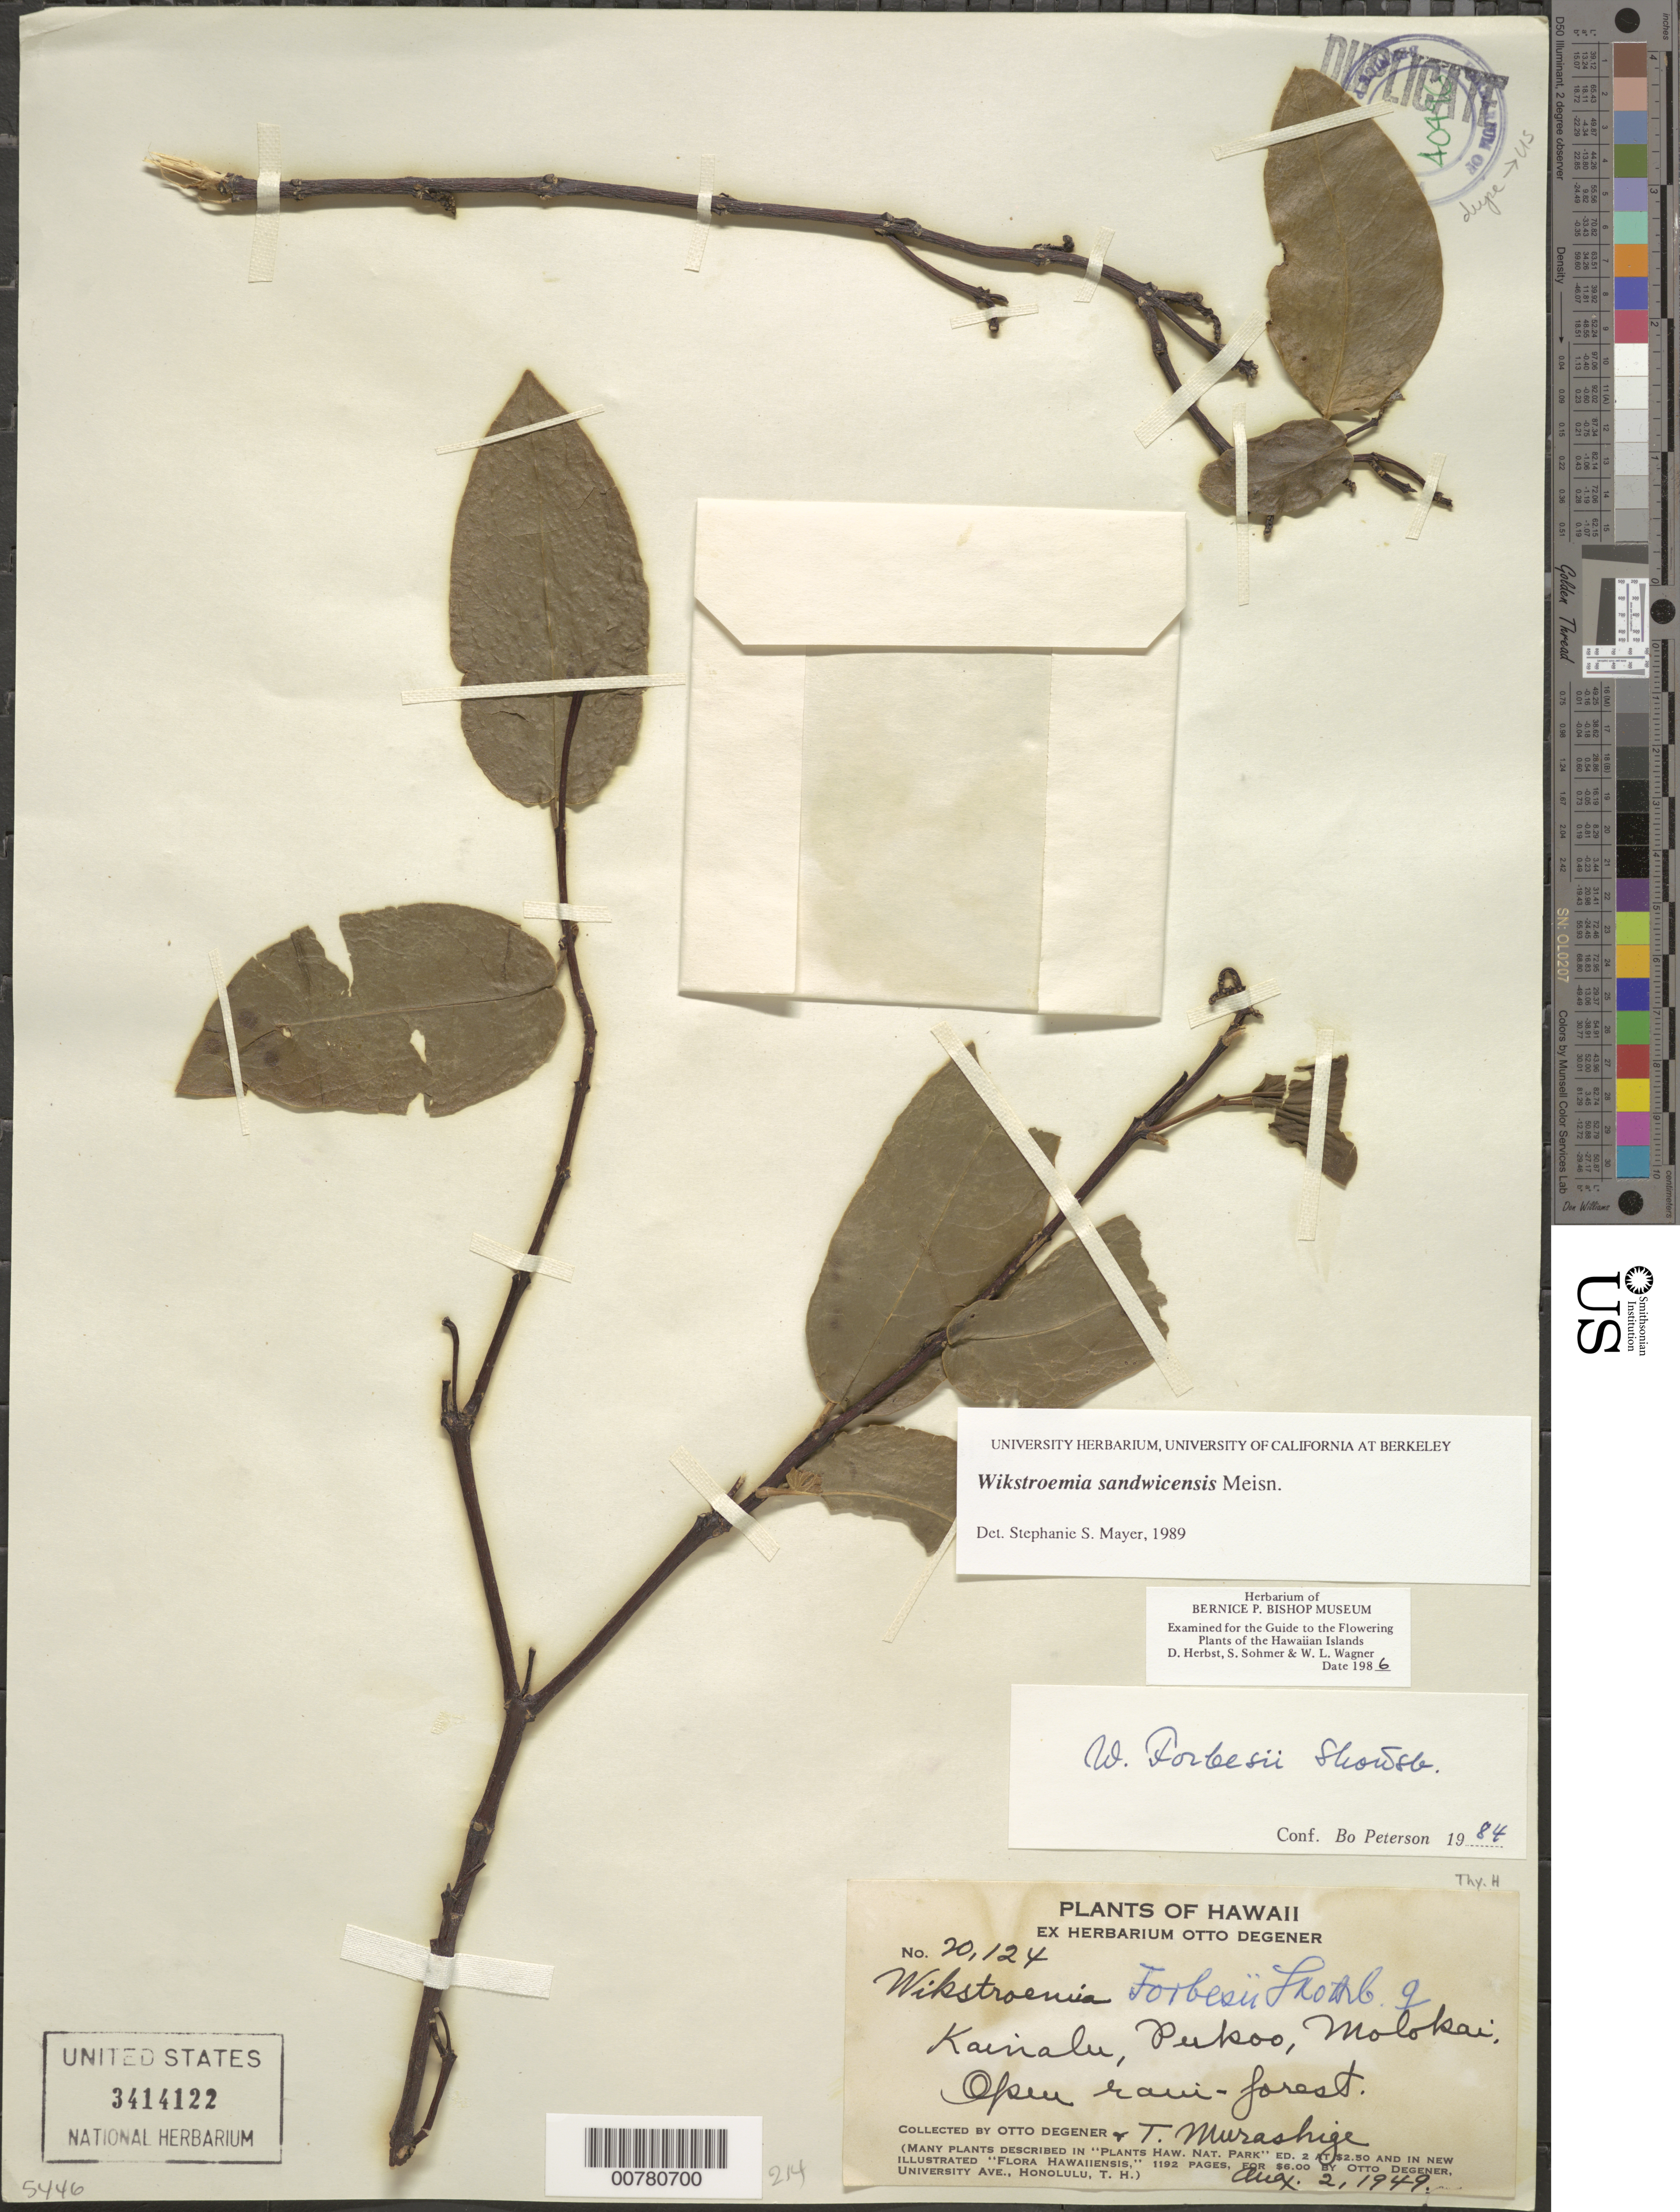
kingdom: Plantae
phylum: Tracheophyta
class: Magnoliopsida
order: Malvales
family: Thymelaeaceae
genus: Wikstroemia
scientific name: Wikstroemia sandwicensis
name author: Meisn.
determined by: Mayer, S. S.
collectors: O. Degener & T. Murashige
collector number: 20124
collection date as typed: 2 Aug 1949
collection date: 1949-08-02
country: United States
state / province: Hawaii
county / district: Maui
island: Moloka'i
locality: Kainalu, Pukoo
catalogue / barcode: US 3414122